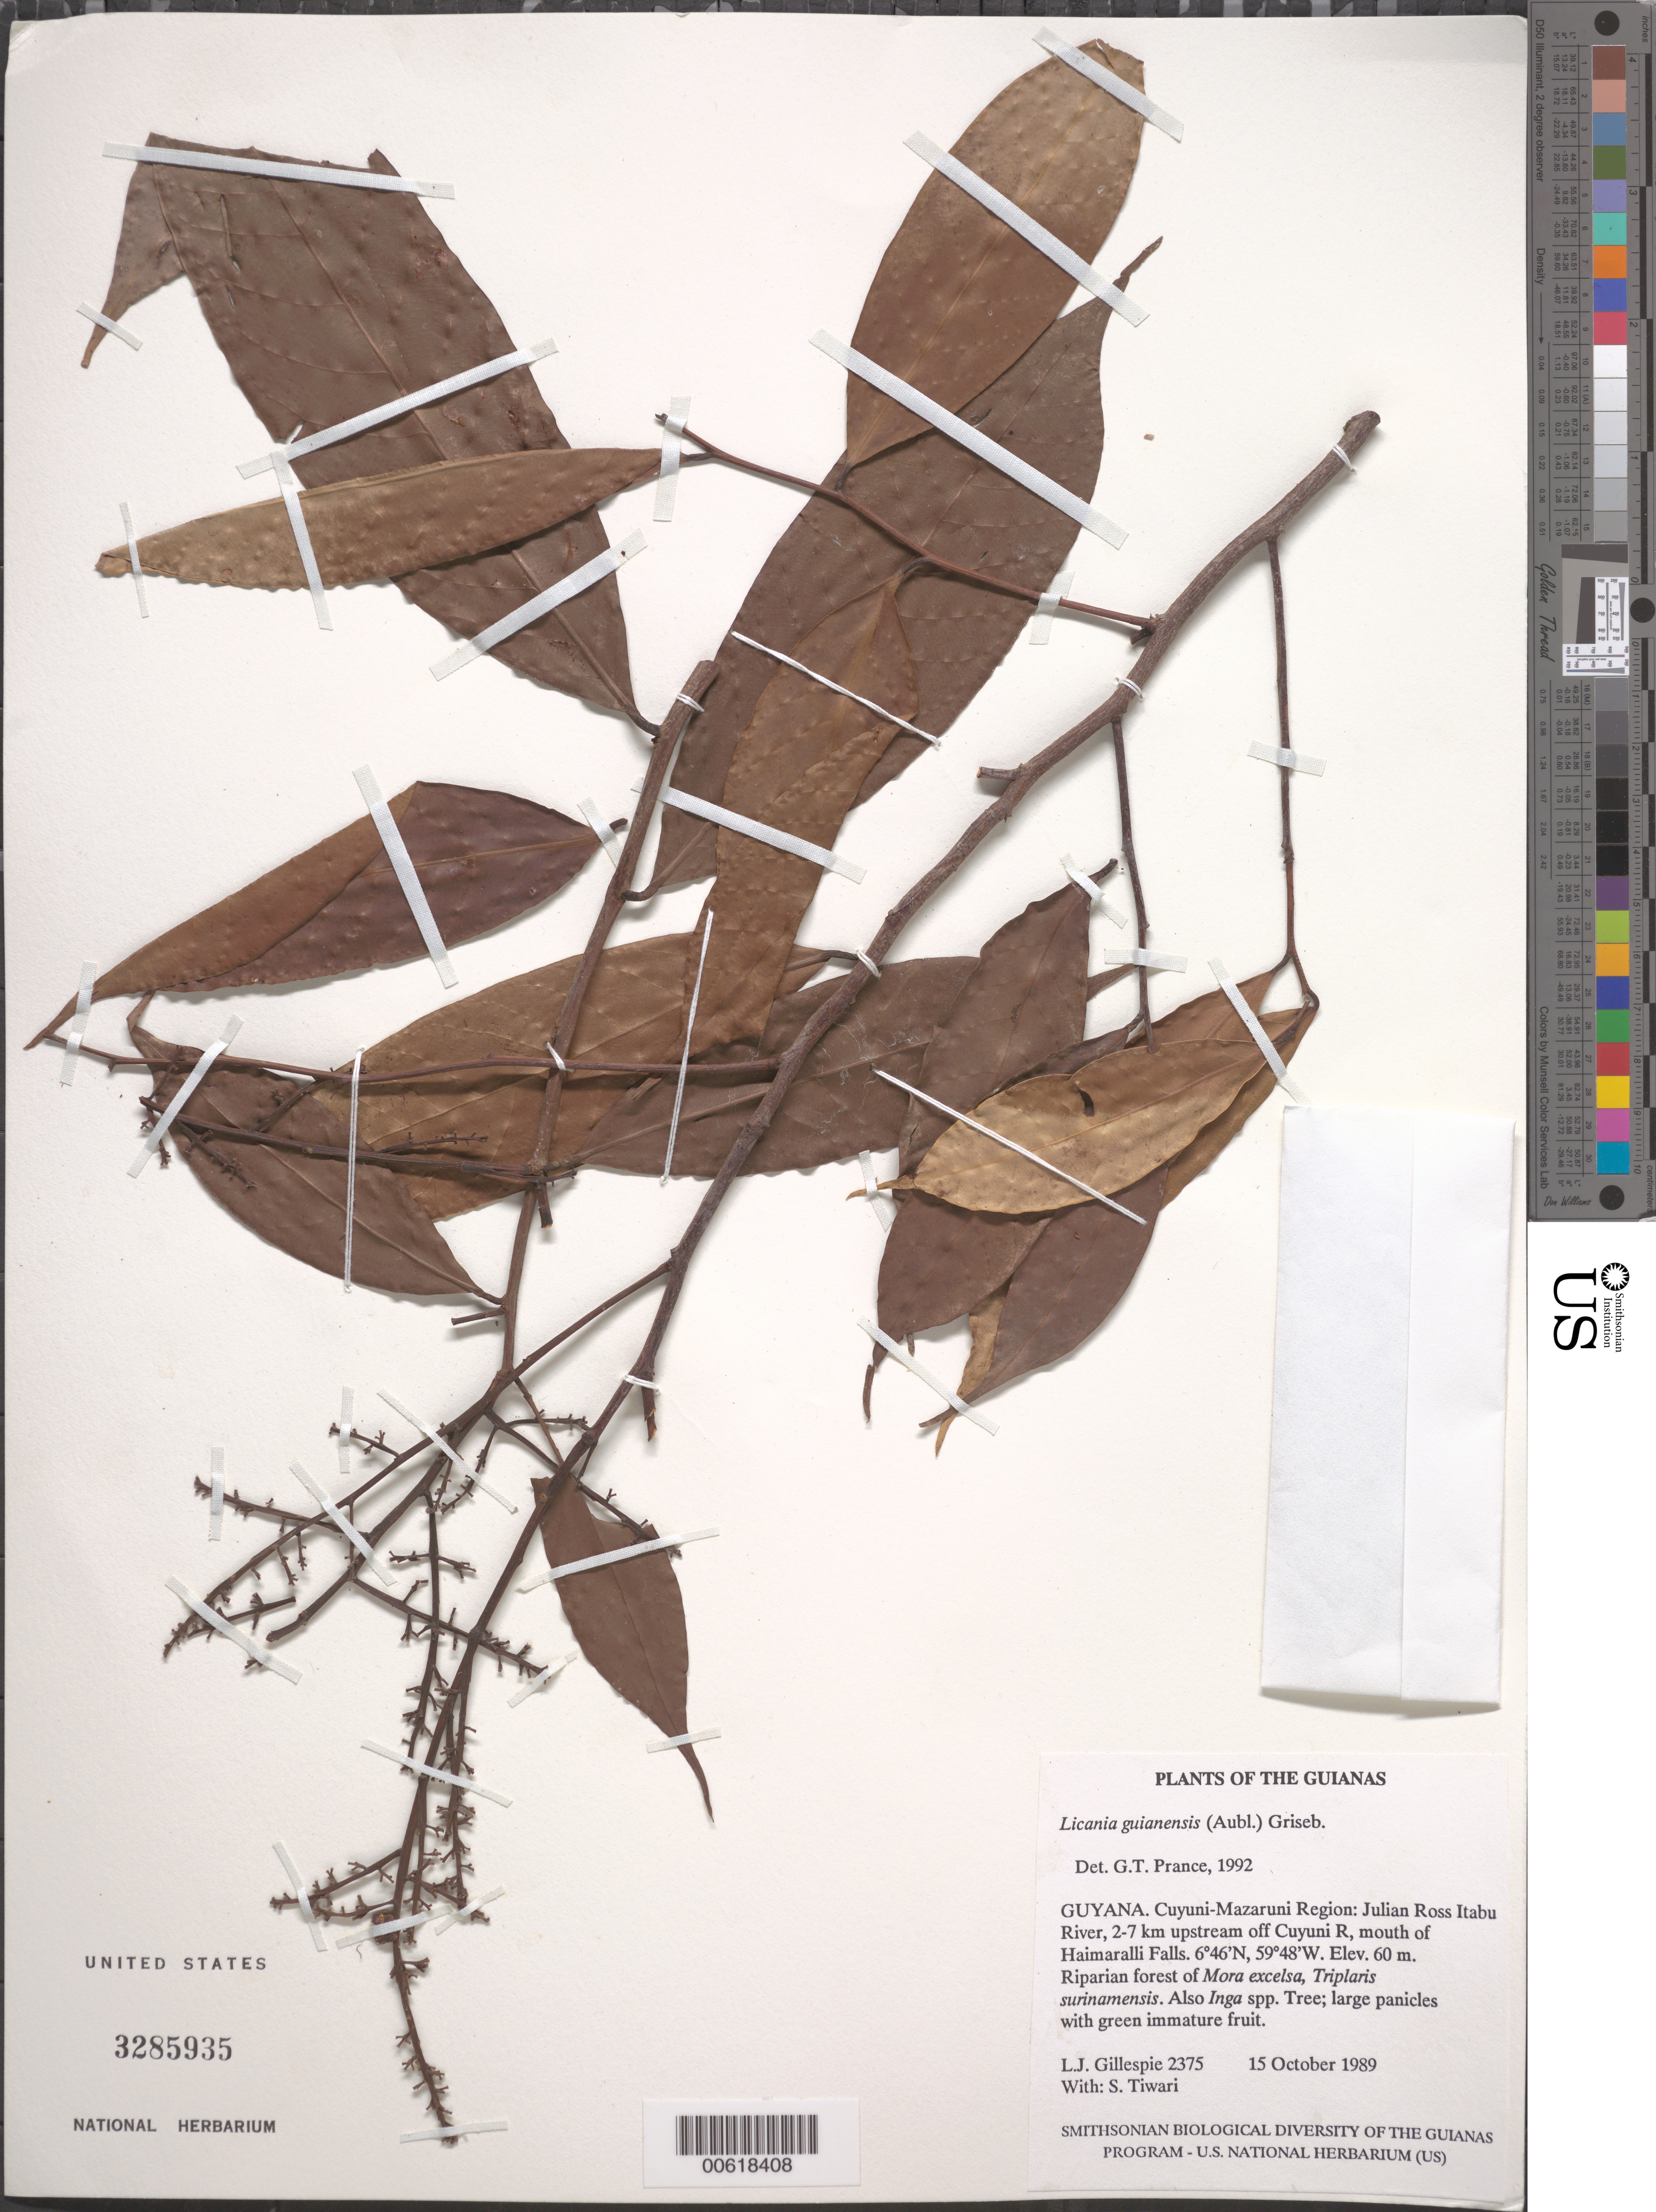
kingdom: Plantae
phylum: Tracheophyta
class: Magnoliopsida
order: Malpighiales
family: Chrysobalanaceae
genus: Moquilea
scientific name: Moquilea guianensis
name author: Aubl.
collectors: L. J. Gillespie & S. Tiwari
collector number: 2375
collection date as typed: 15 October 1989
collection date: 1989-10-15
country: Guyana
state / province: Cuyuni-Mazaruni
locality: Julian Ross Itabu River, 2-7 km upstream off Cuyuni R, mouth of Haimaralli Falls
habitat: Riparian forest of Mora excelsa, Triplaris surinamensis. Also Inga spp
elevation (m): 60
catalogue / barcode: US 3285935